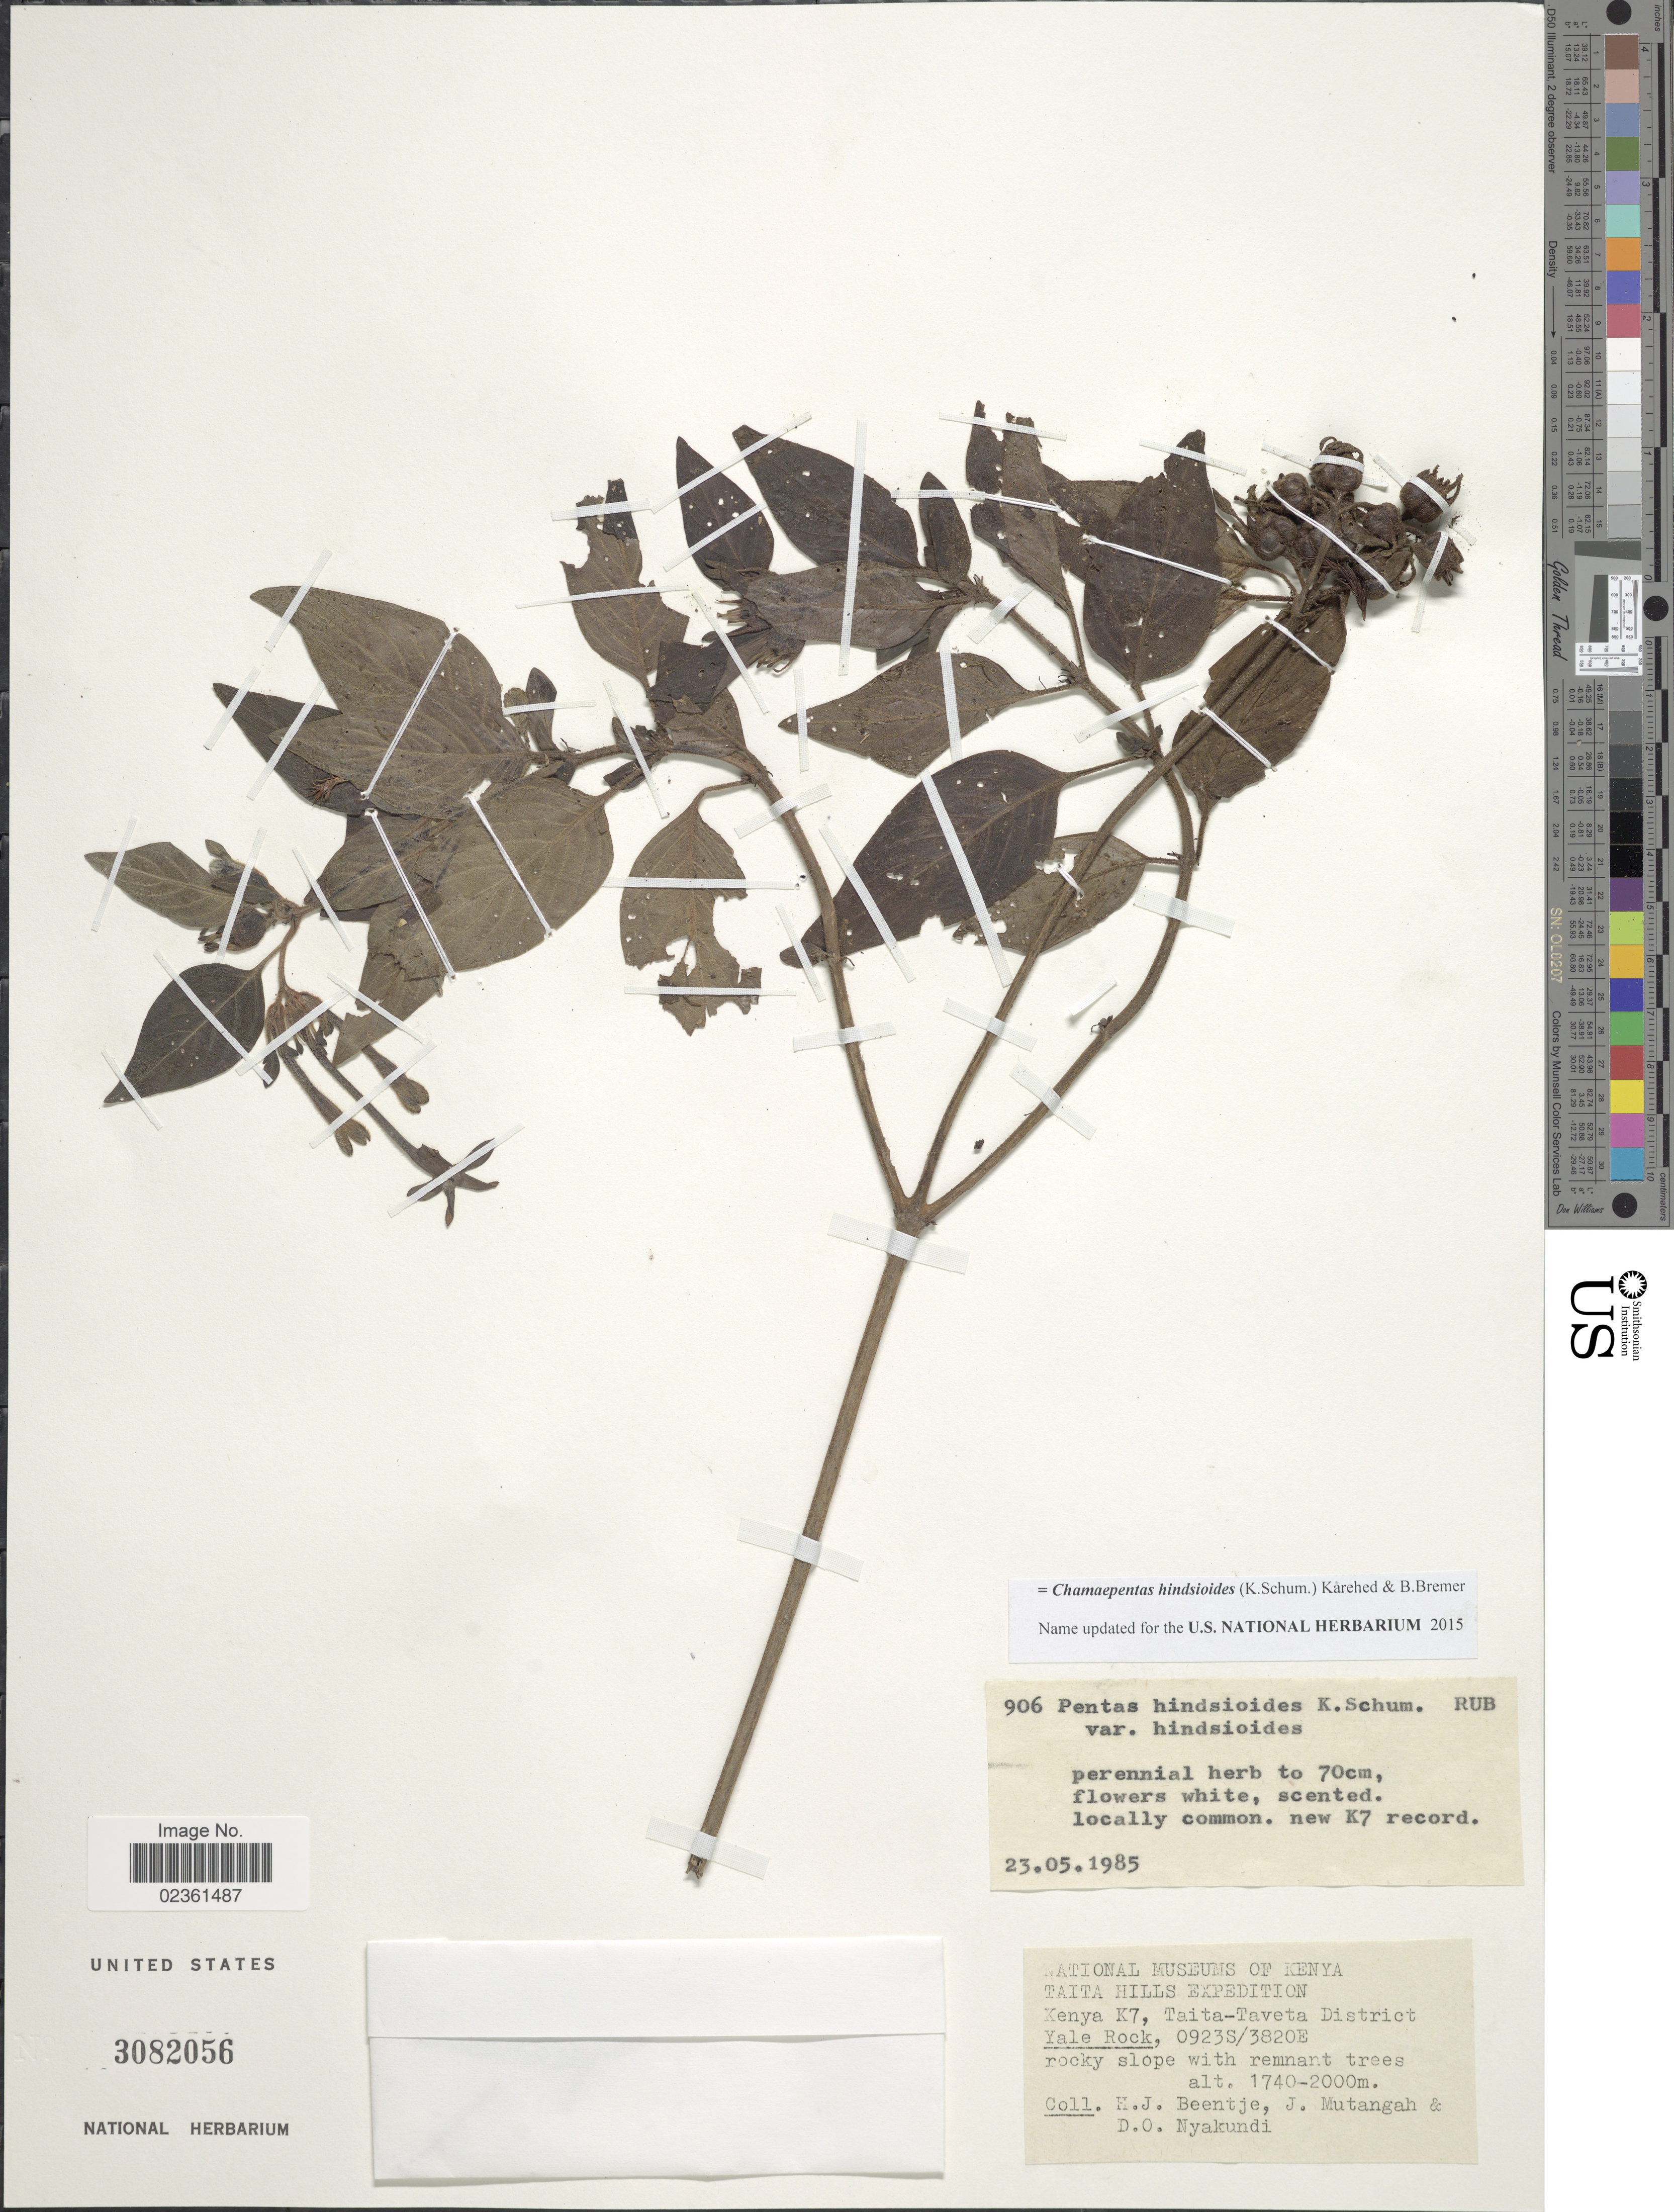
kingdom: Plantae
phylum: Tracheophyta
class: Magnoliopsida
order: Gentianales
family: Rubiaceae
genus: Chamaepentas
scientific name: Chamaepentas hindsioides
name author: (K. Schum.) Kårehed & B. Bremer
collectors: H. J. Beentje, J. Mutangah & D. Nyakundi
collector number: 906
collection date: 1985-05-23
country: Kenya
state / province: Taita Taveta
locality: Kenya K7, Yale Rock, rocky slope, locally common, new K7 record, Kenya K7, Taita Hills.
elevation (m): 1740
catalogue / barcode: US 3082056